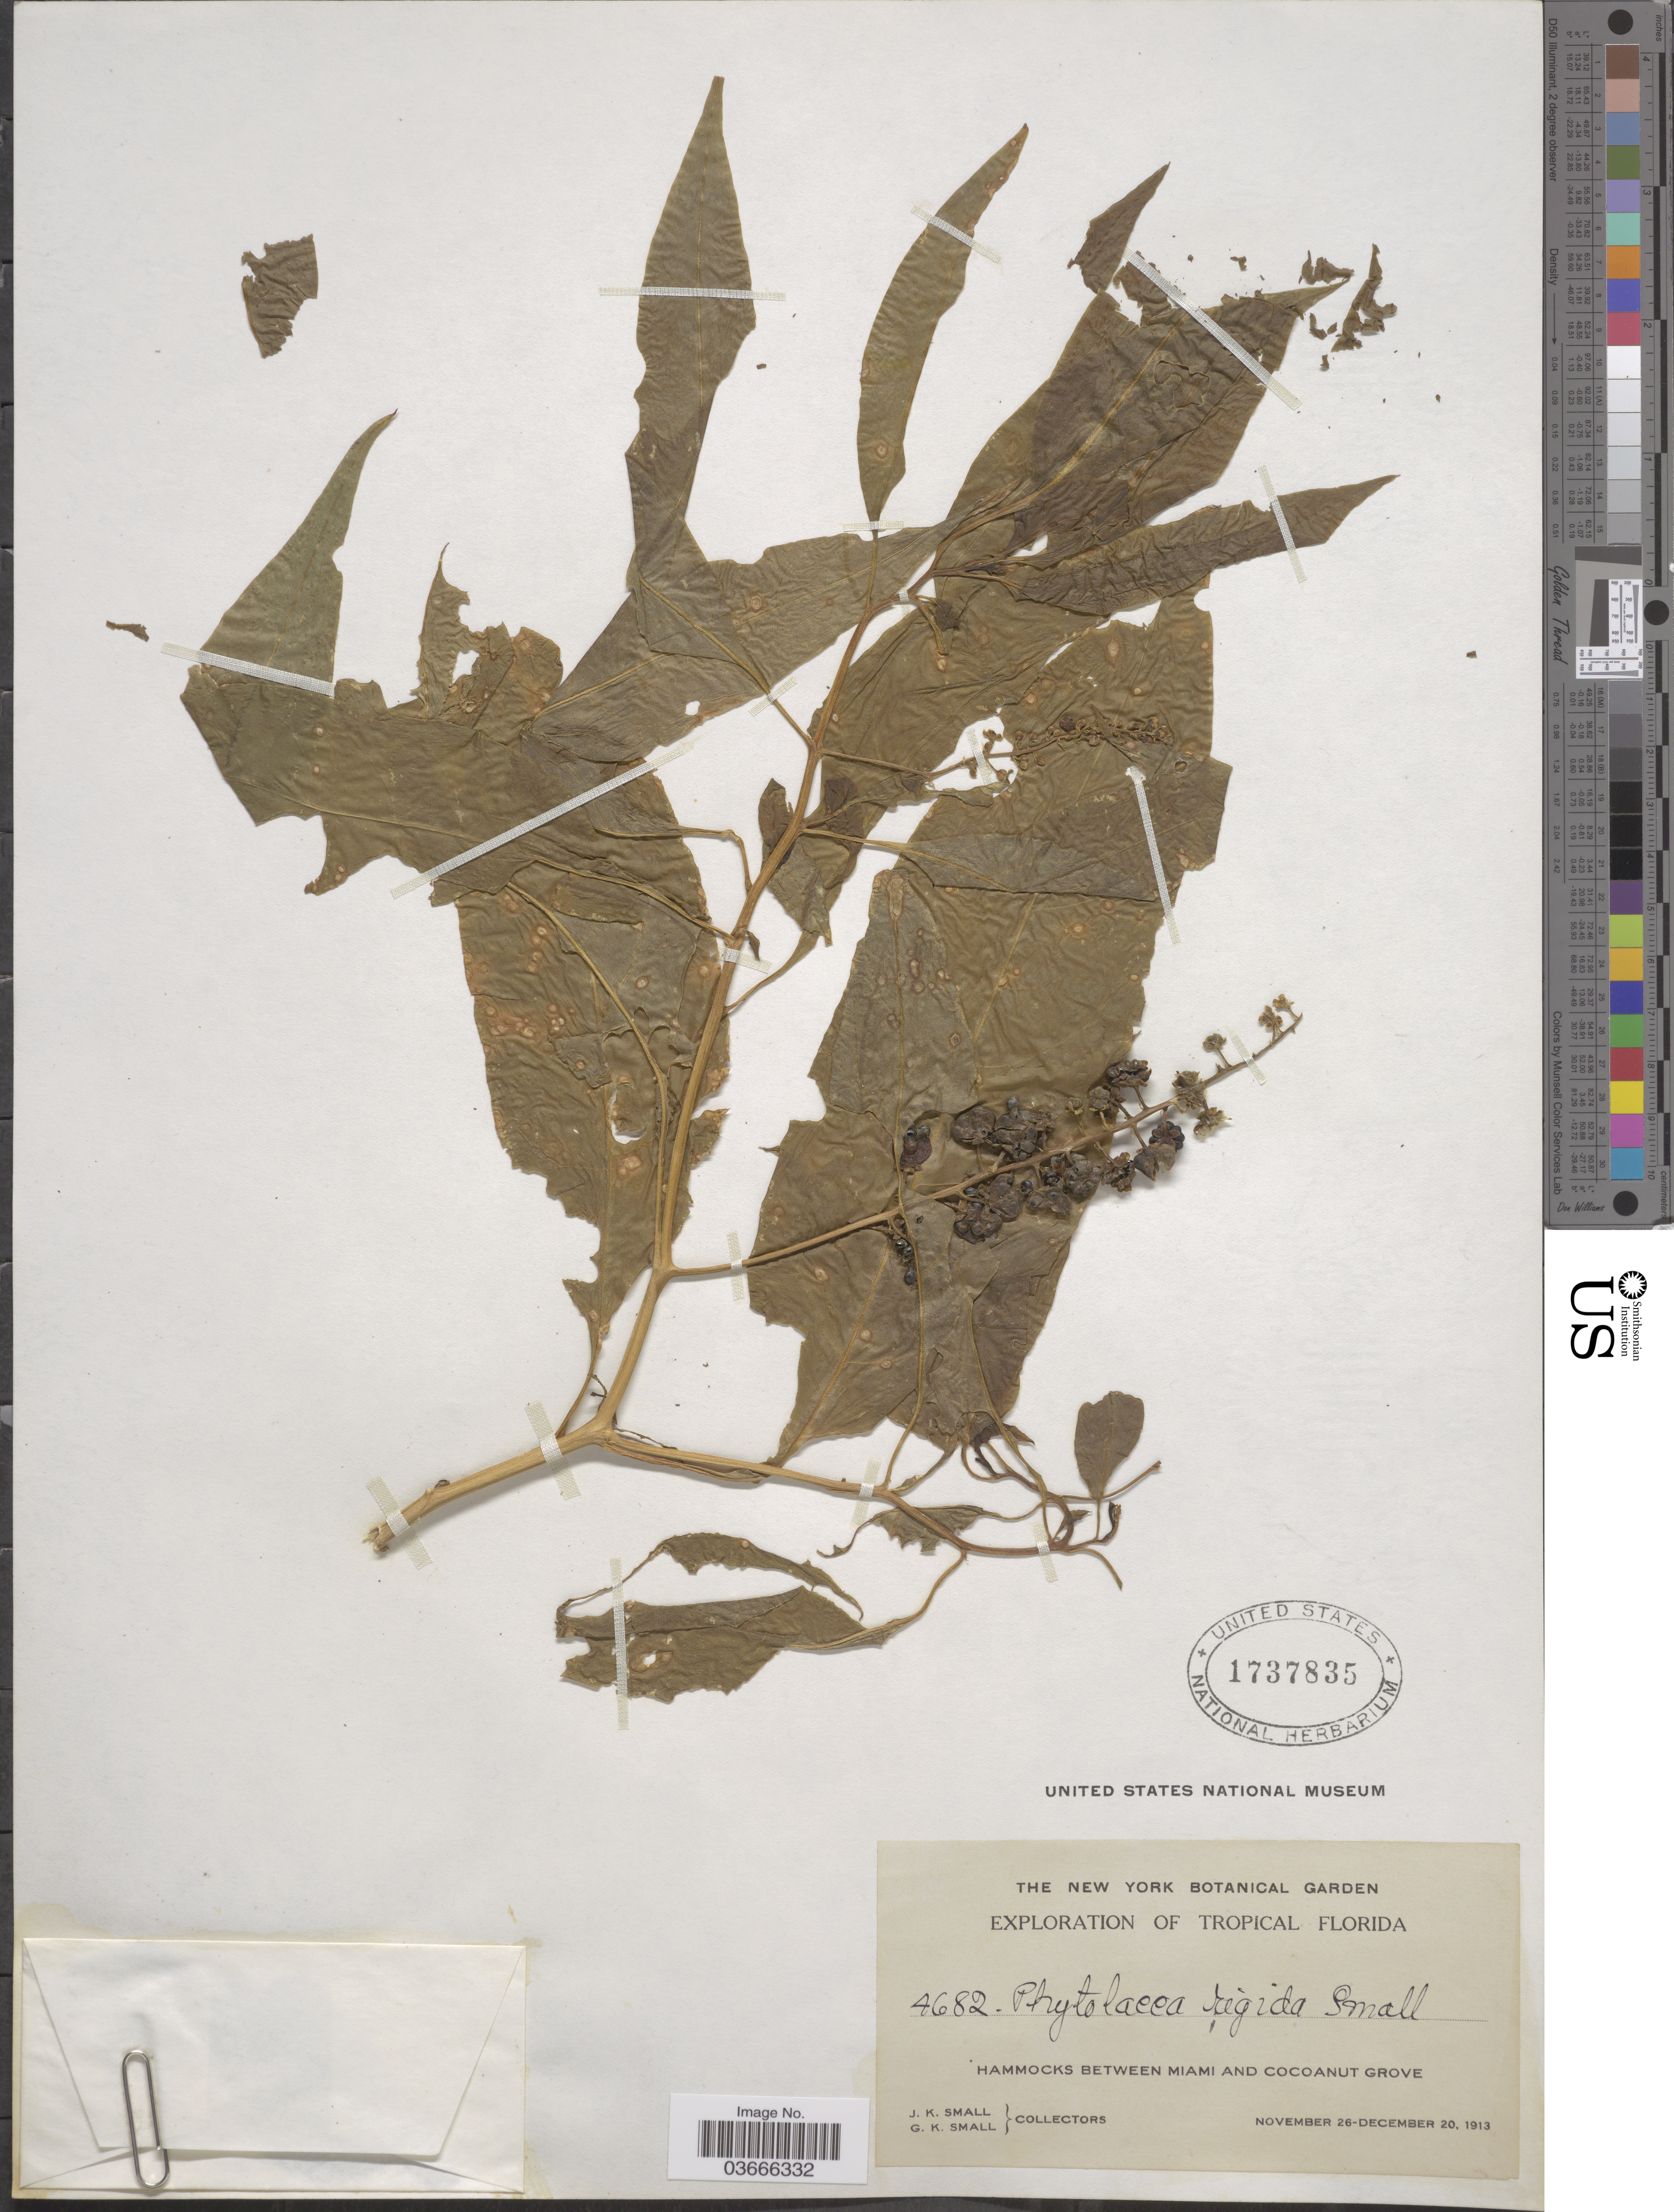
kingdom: Plantae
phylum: Tracheophyta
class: Magnoliopsida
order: Caryophyllales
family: Phytolaccaceae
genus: Phytolacca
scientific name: Phytolacca rigida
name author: Small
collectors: J. K. Small & G. K. Small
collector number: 4682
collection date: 1913-11-26/1913-12-20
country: United States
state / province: Florida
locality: Tropical Florida. Hammocks between Miami and Cocoanut Grove.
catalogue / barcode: US 1737835